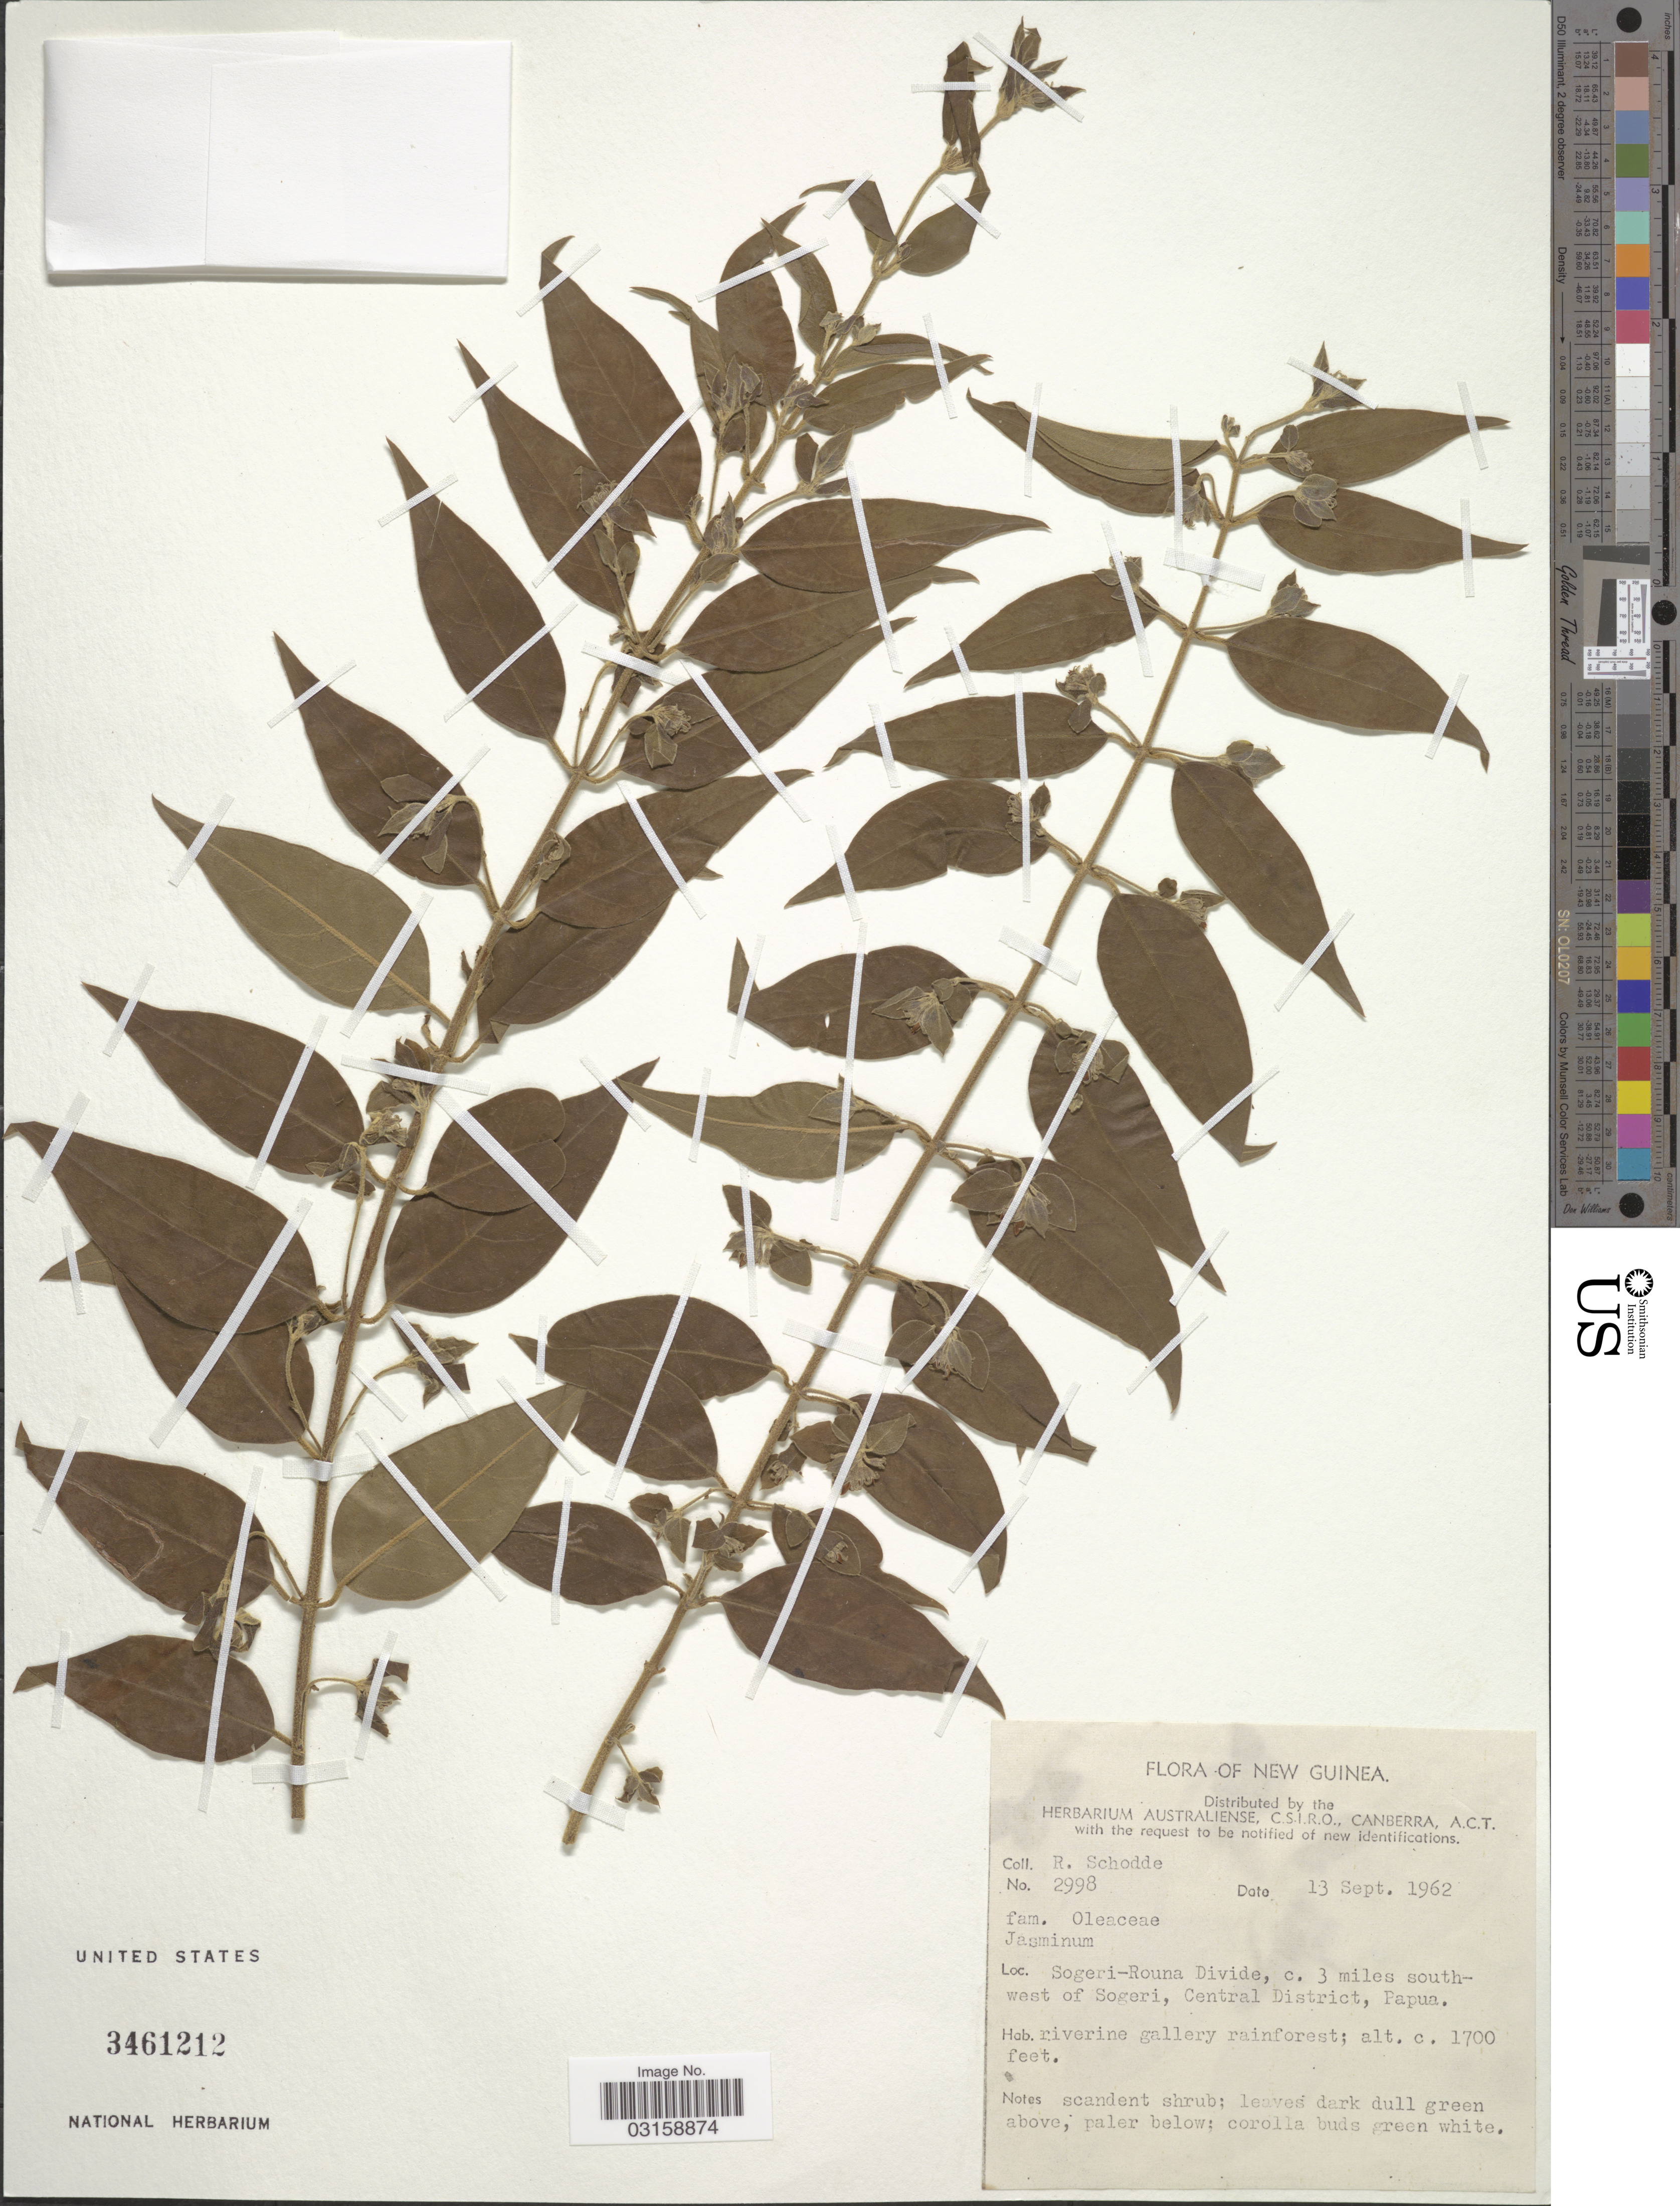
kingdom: Plantae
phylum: Tracheophyta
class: Magnoliopsida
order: Lamiales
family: Oleaceae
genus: Jasminum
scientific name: Jasminum sp.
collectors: R. Schodde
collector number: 2998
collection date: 1962-09-13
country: Papua New Guinea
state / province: Central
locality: New Guinea. Sogeri-Rouna Divide, c. 3 miles southwest of Sogeri, Papua.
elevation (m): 518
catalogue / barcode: US 3461212